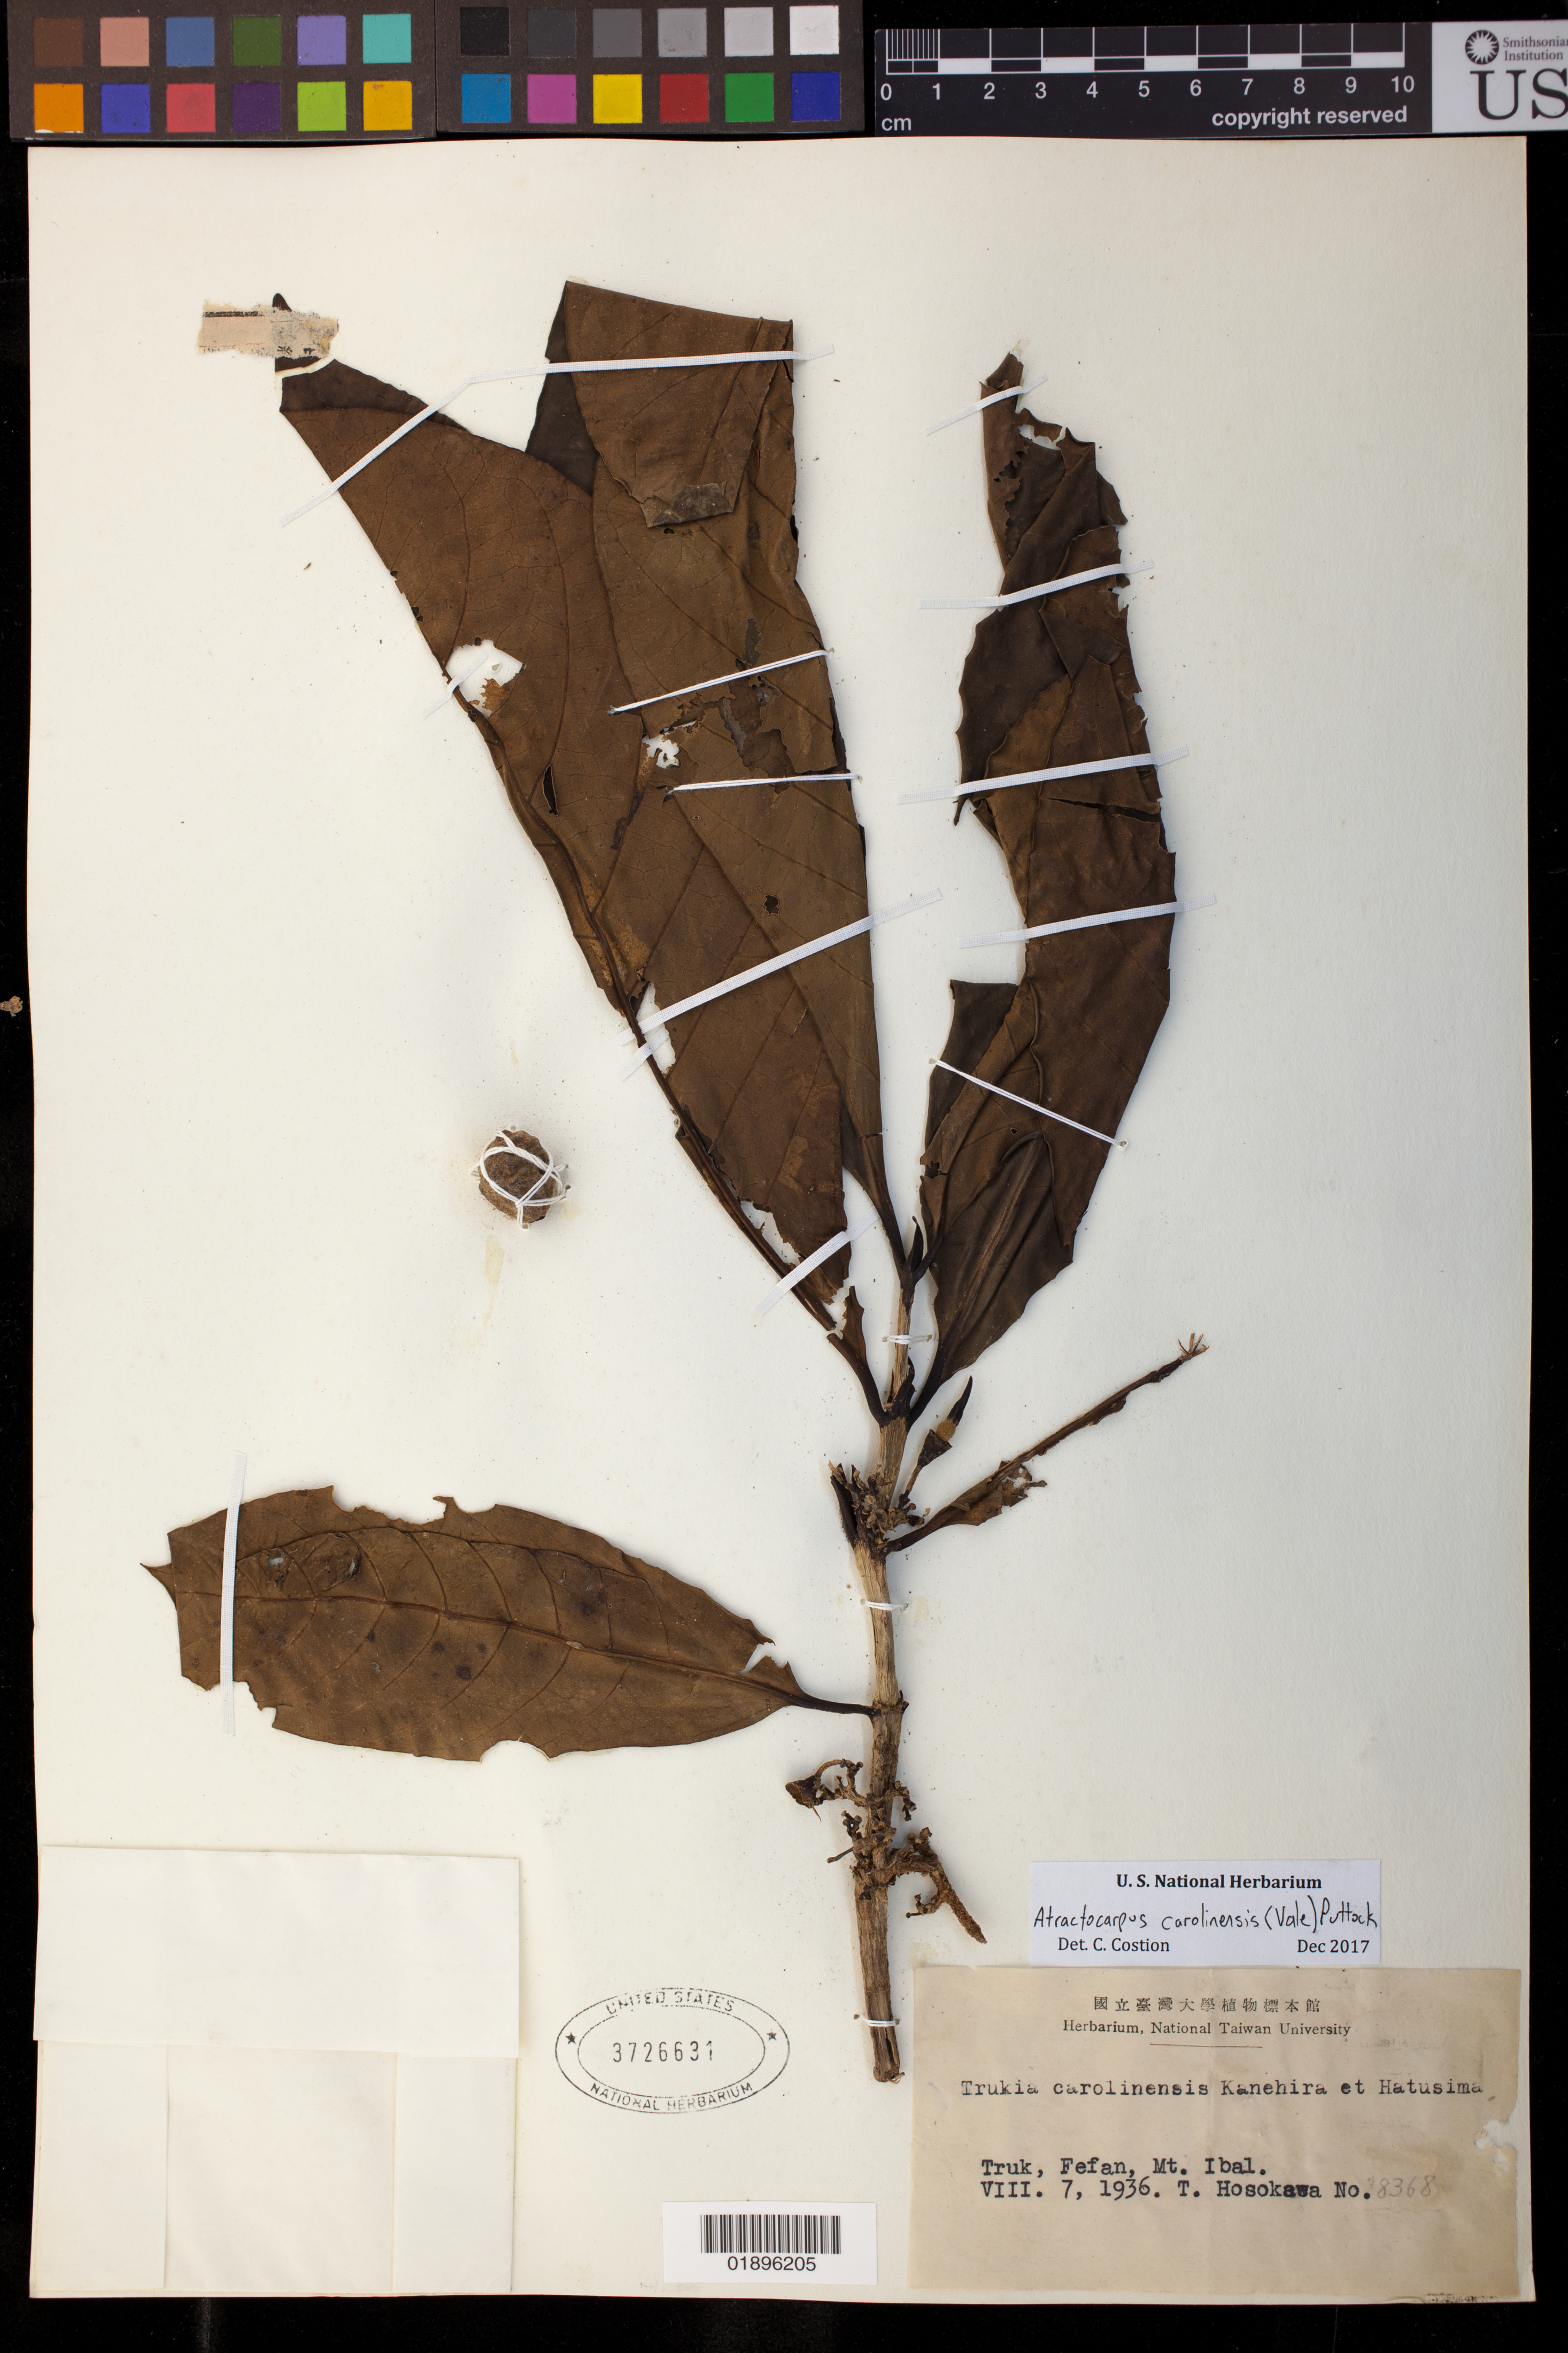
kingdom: Plantae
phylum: Tracheophyta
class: Magnoliopsida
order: Gentianales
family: Rubiaceae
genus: Atractocarpus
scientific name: Atractocarpus carolinensis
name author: (Valeton) Puttock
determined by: Costion, C.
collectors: T. Hosokawa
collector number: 8368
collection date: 1936-08-07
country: Micronesia, Federated States of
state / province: Truk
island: Fefan [Fefen]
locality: Mt. Ibal, Fefan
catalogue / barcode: US 3726631